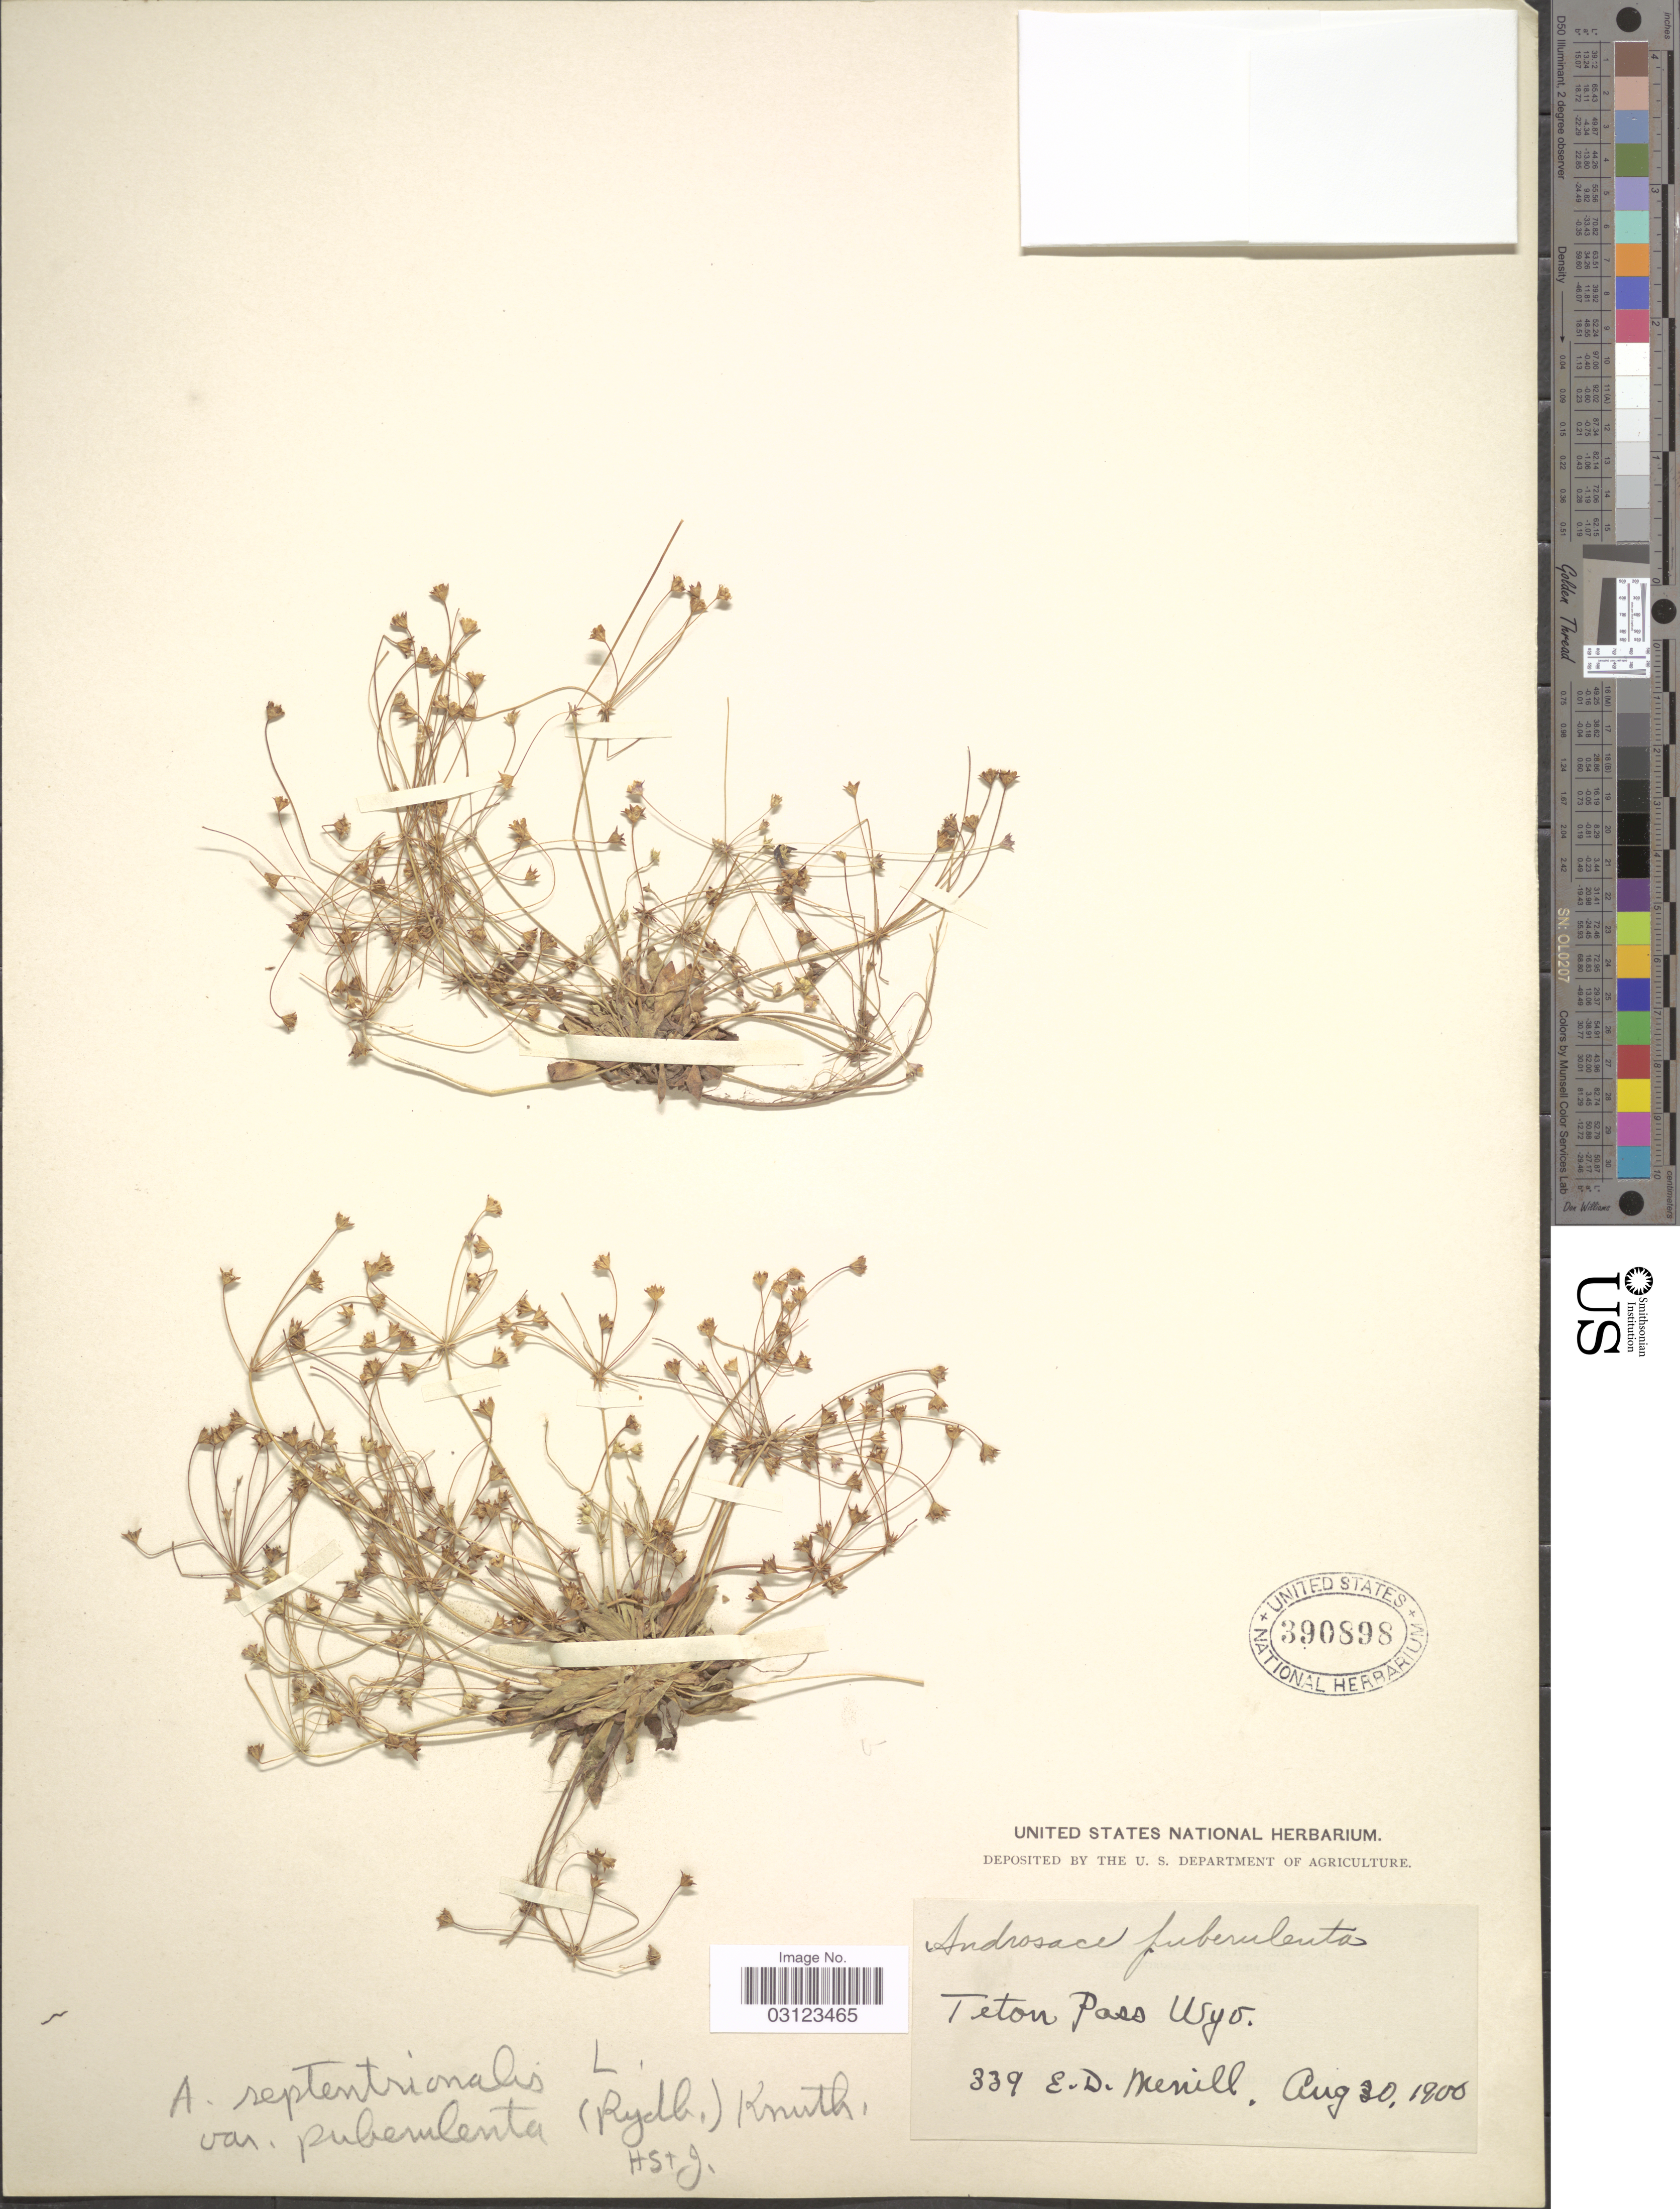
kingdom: Plantae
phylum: Tracheophyta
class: Magnoliopsida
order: Ericales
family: Primulaceae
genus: Androsace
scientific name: Androsace septentrionalis var. puberulenta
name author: (Rydb.) R. Knuth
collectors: E. D. Merrill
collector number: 339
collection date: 1906-08-30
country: United States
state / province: Wyoming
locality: Teton Pass.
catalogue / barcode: US 390898